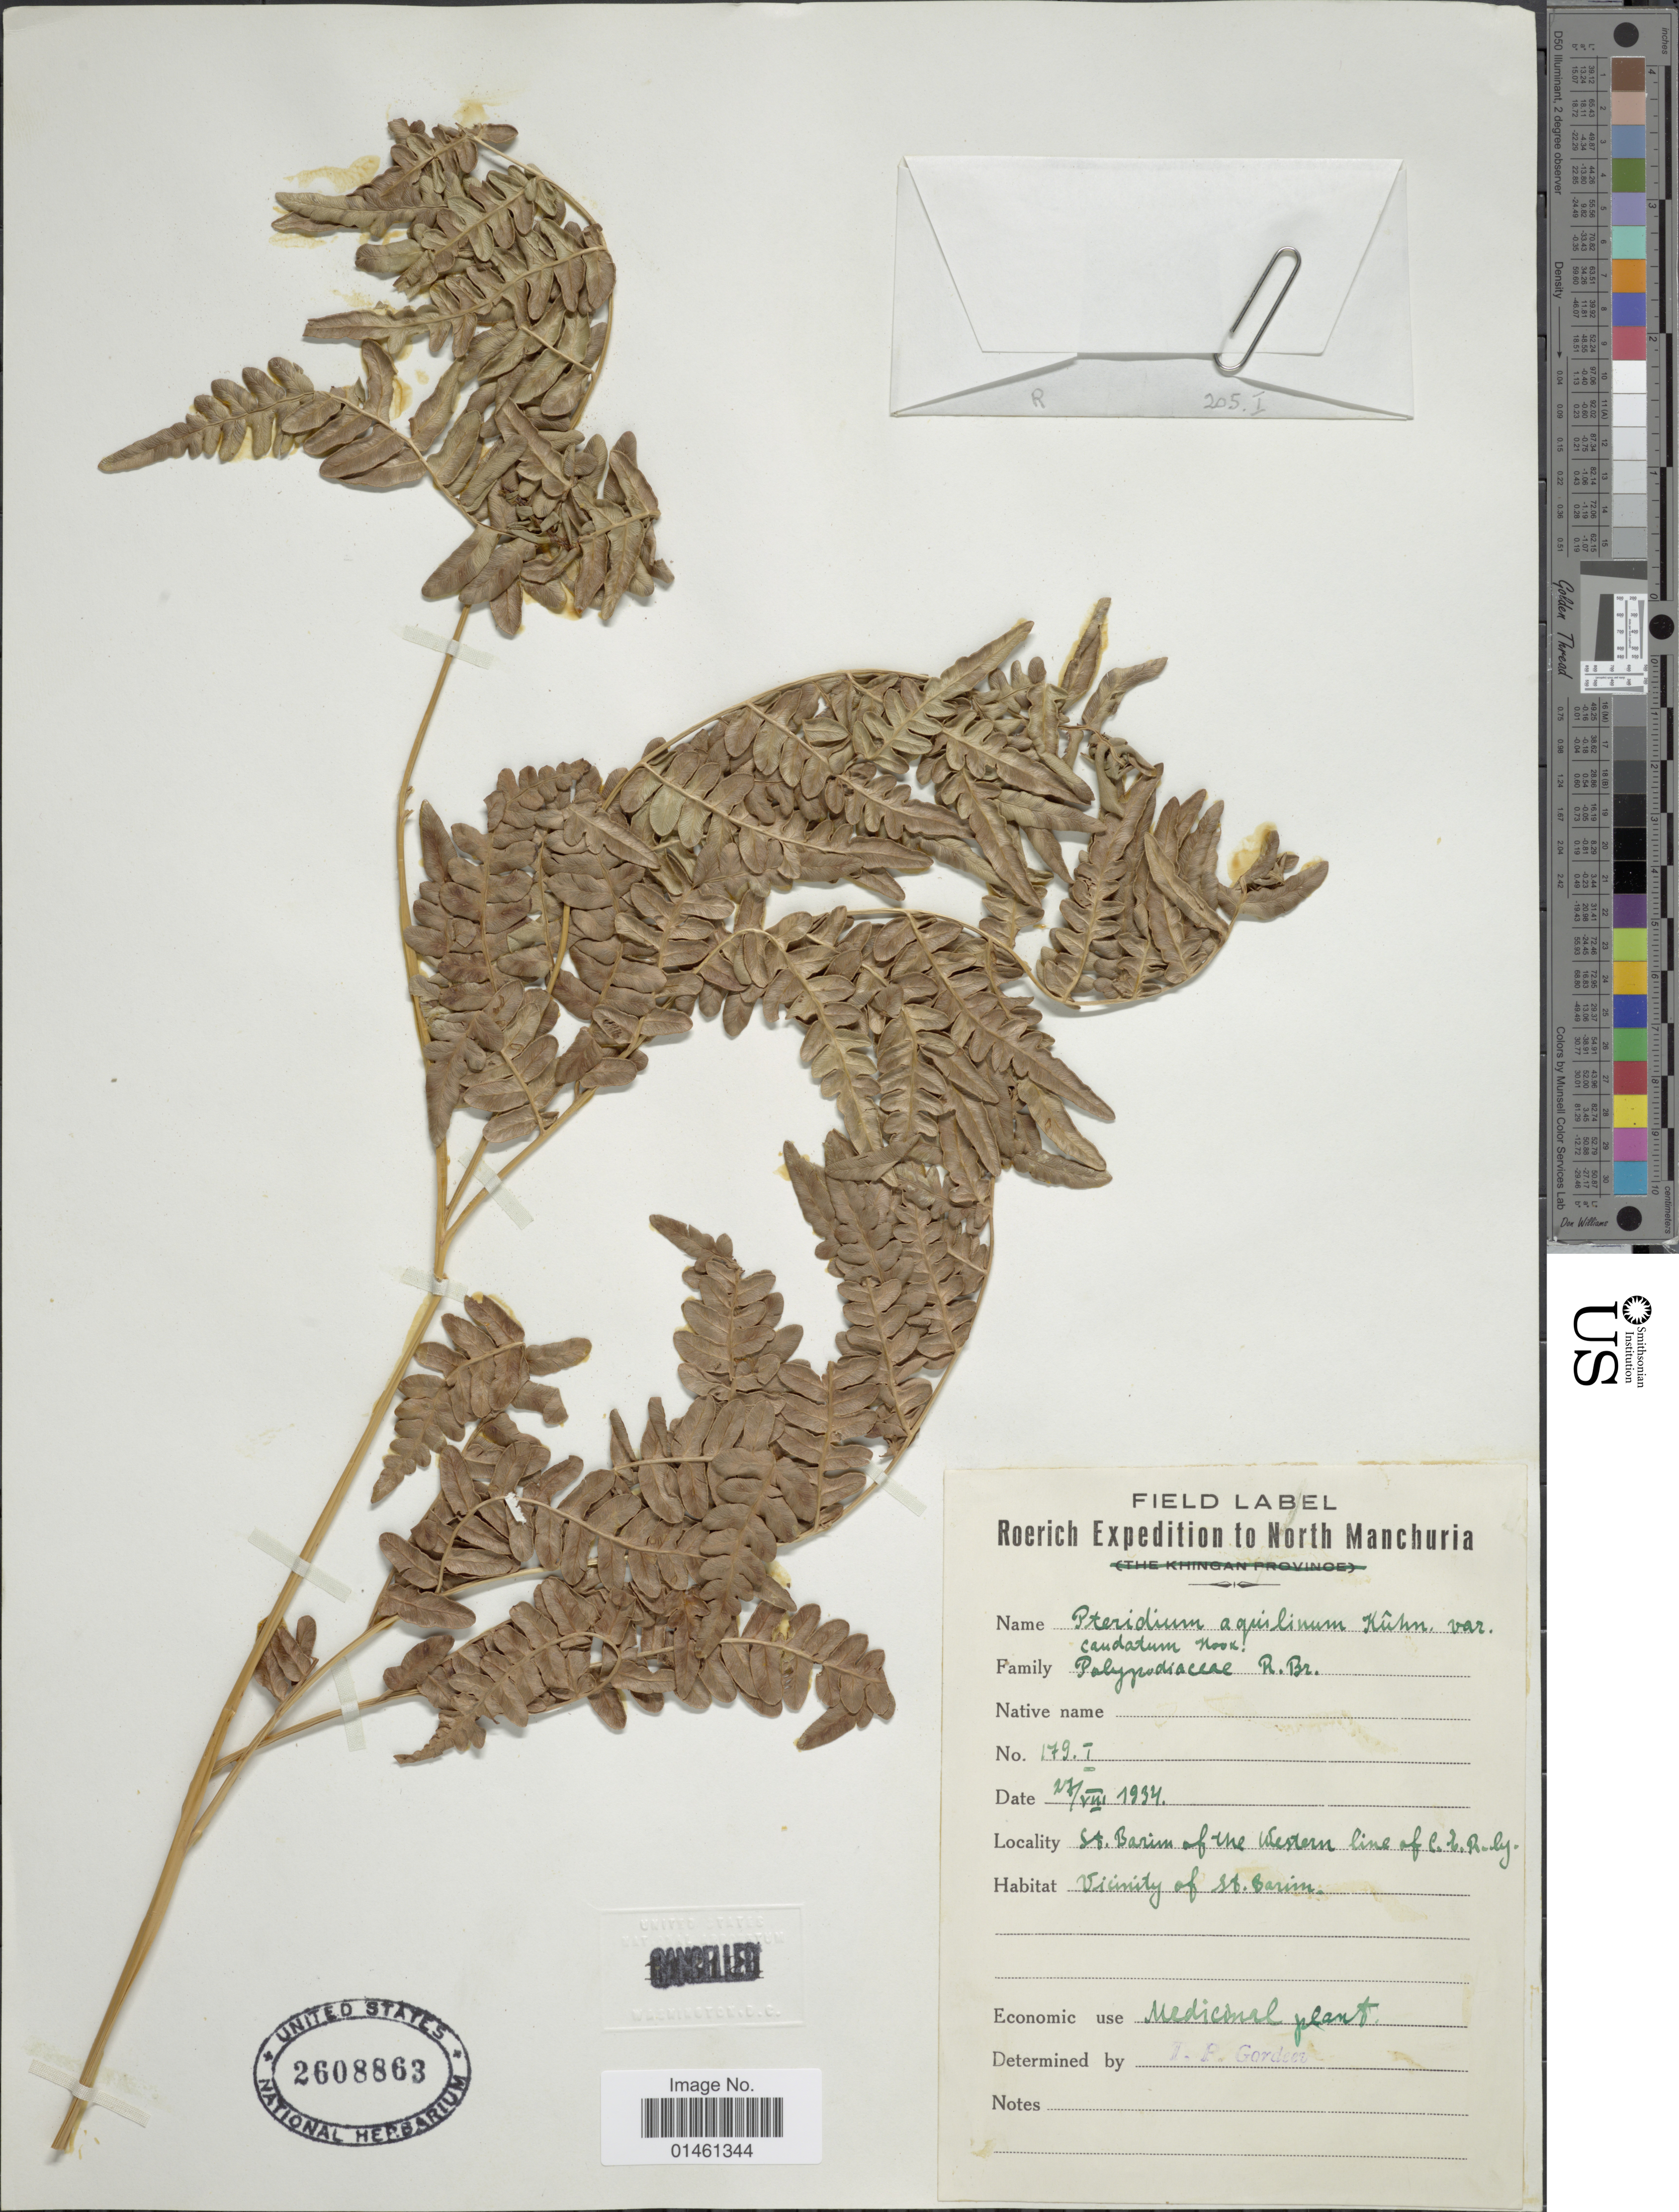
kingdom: Plantae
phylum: Tracheophyta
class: Polypodiopsida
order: Polypodiales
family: Dennstaedtiaceae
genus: Pteridium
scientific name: Pteridium aquilinum var. latiusculum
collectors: Roerich Expedition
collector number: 179I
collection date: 1934-08-27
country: China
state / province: Nei Monggol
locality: North Manchuria, St. Barim of the Western line of C.I.R.ly (Chinese Eastern Railway) vicinity of St. Barim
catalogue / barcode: US 2608863